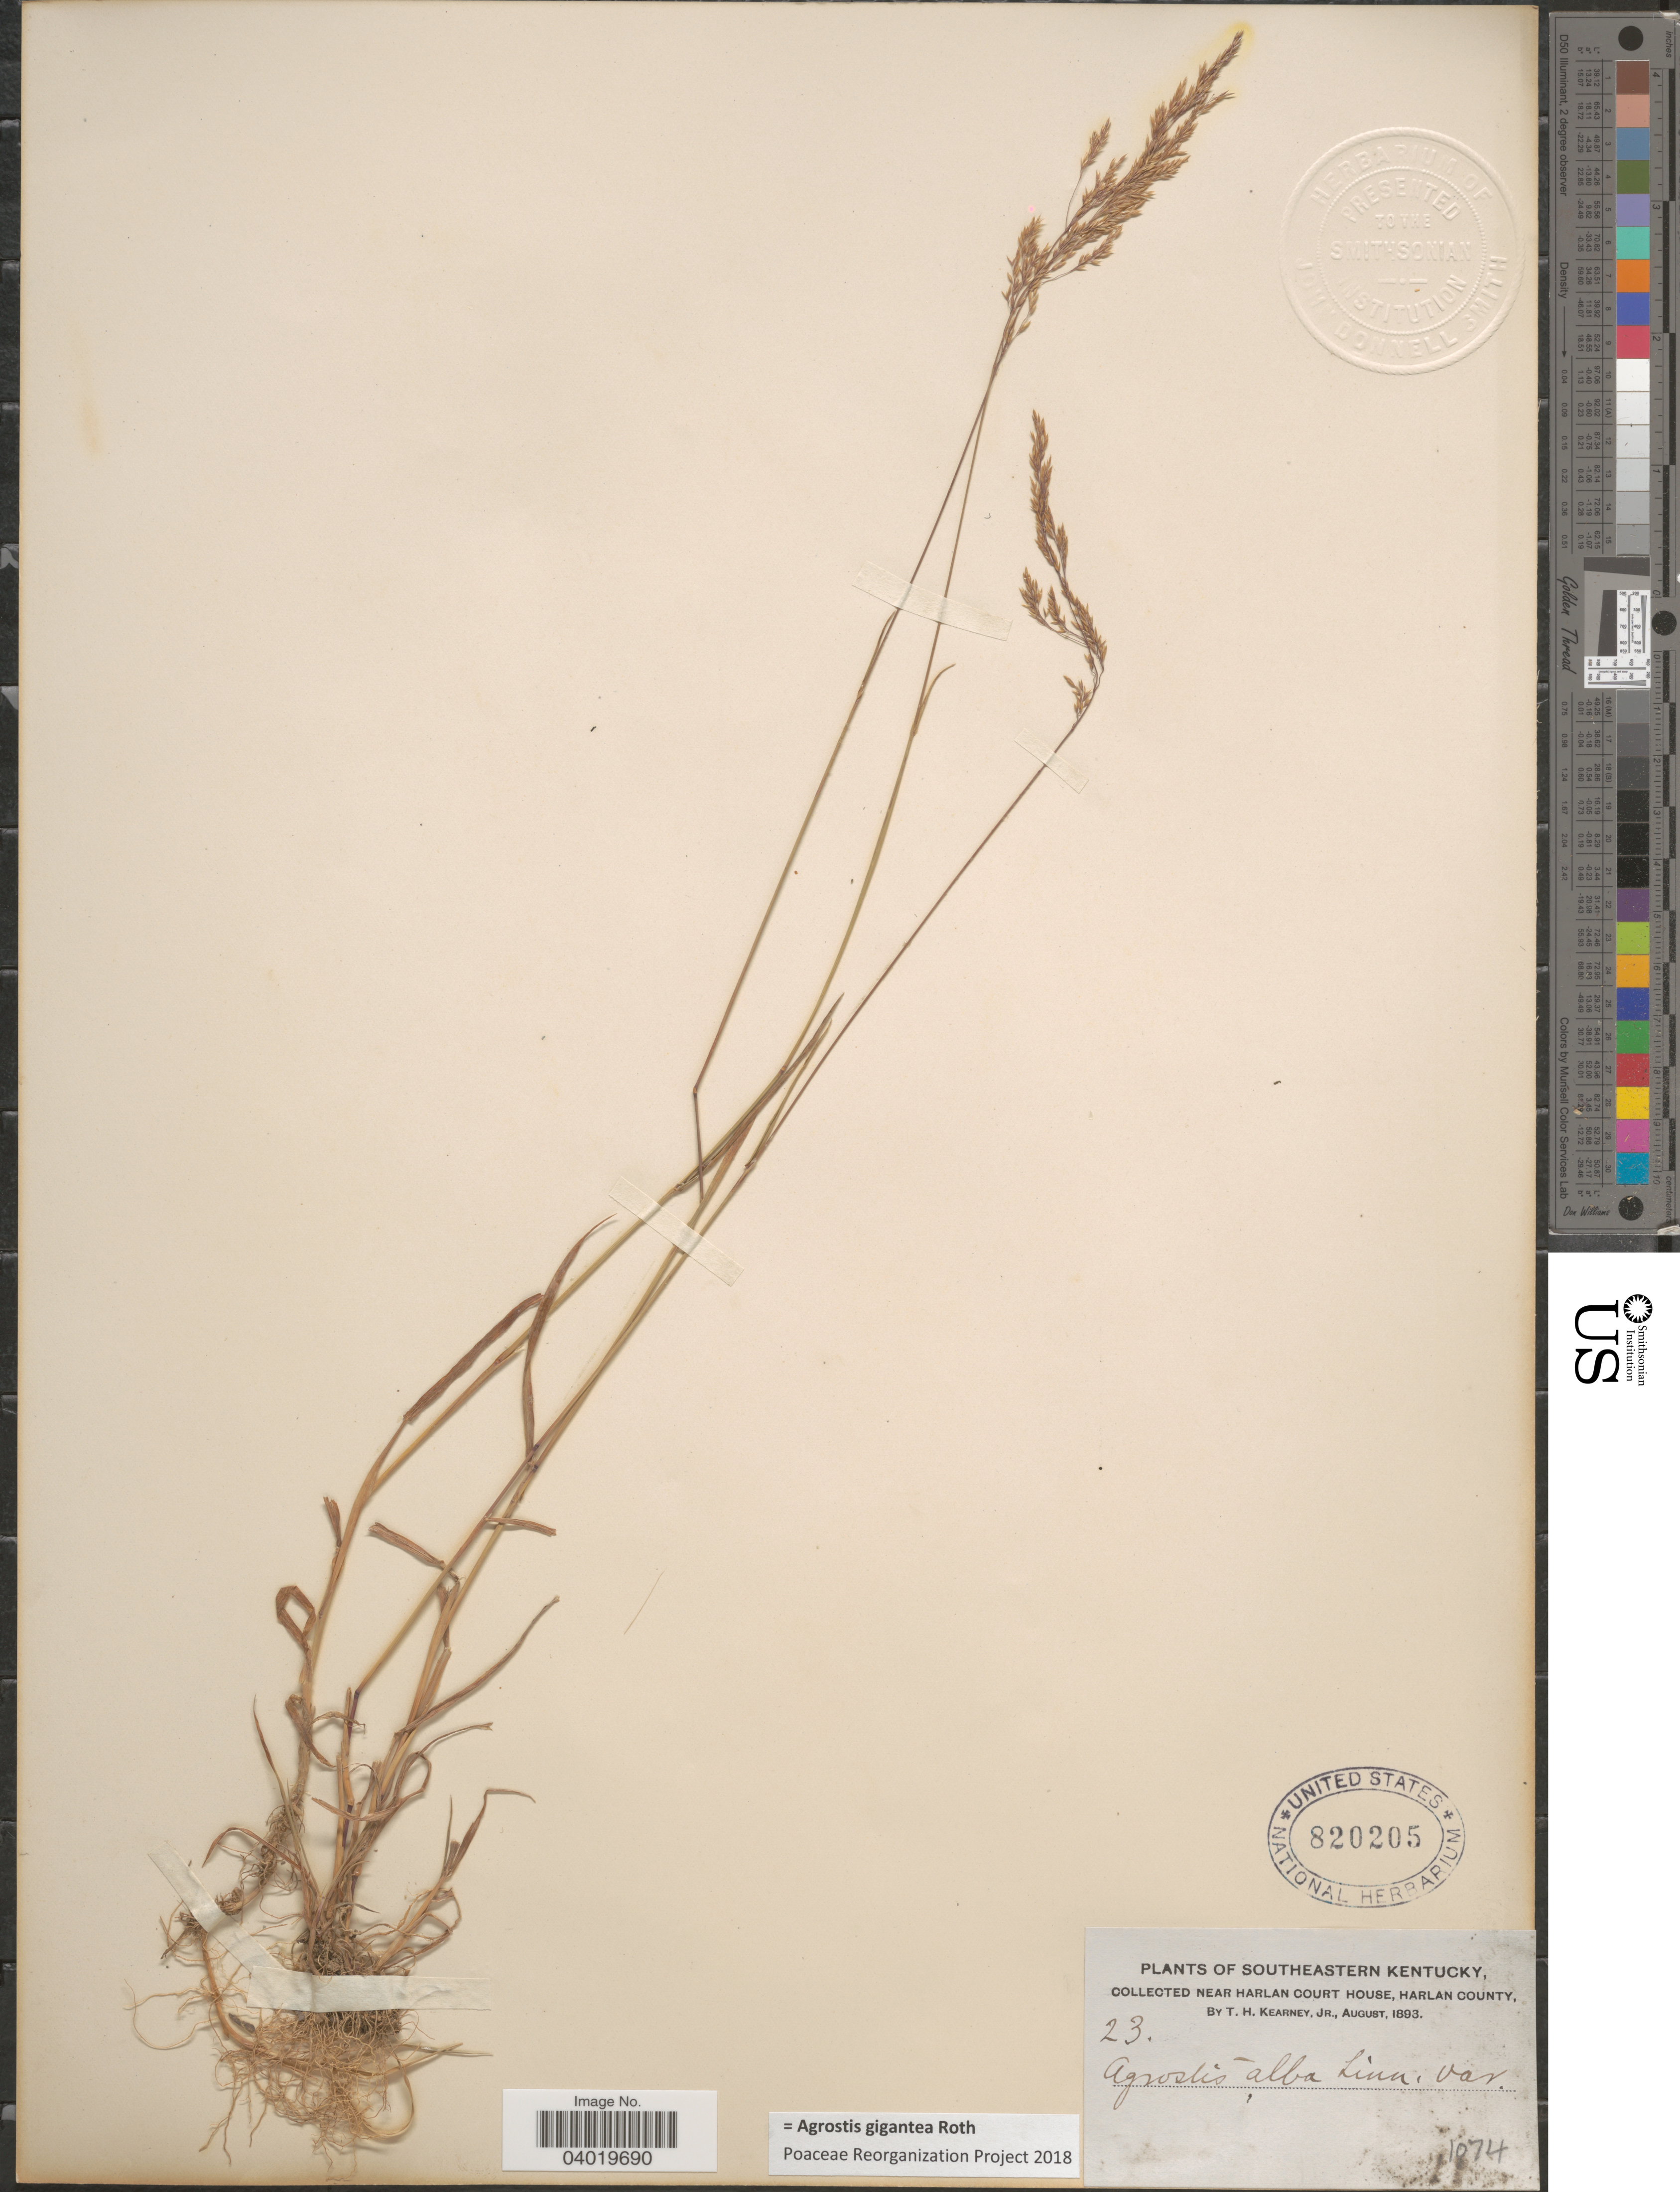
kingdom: Plantae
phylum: Tracheophyta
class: Liliopsida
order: Poales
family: Poaceae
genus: Agrostis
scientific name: Agrostis gigantea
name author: Roth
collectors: T. H. Kearney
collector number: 23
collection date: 1893-08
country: United States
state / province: Kentucky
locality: Southeastern Kentucky, near Harlan Court House, Harlan County.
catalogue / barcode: US 820205